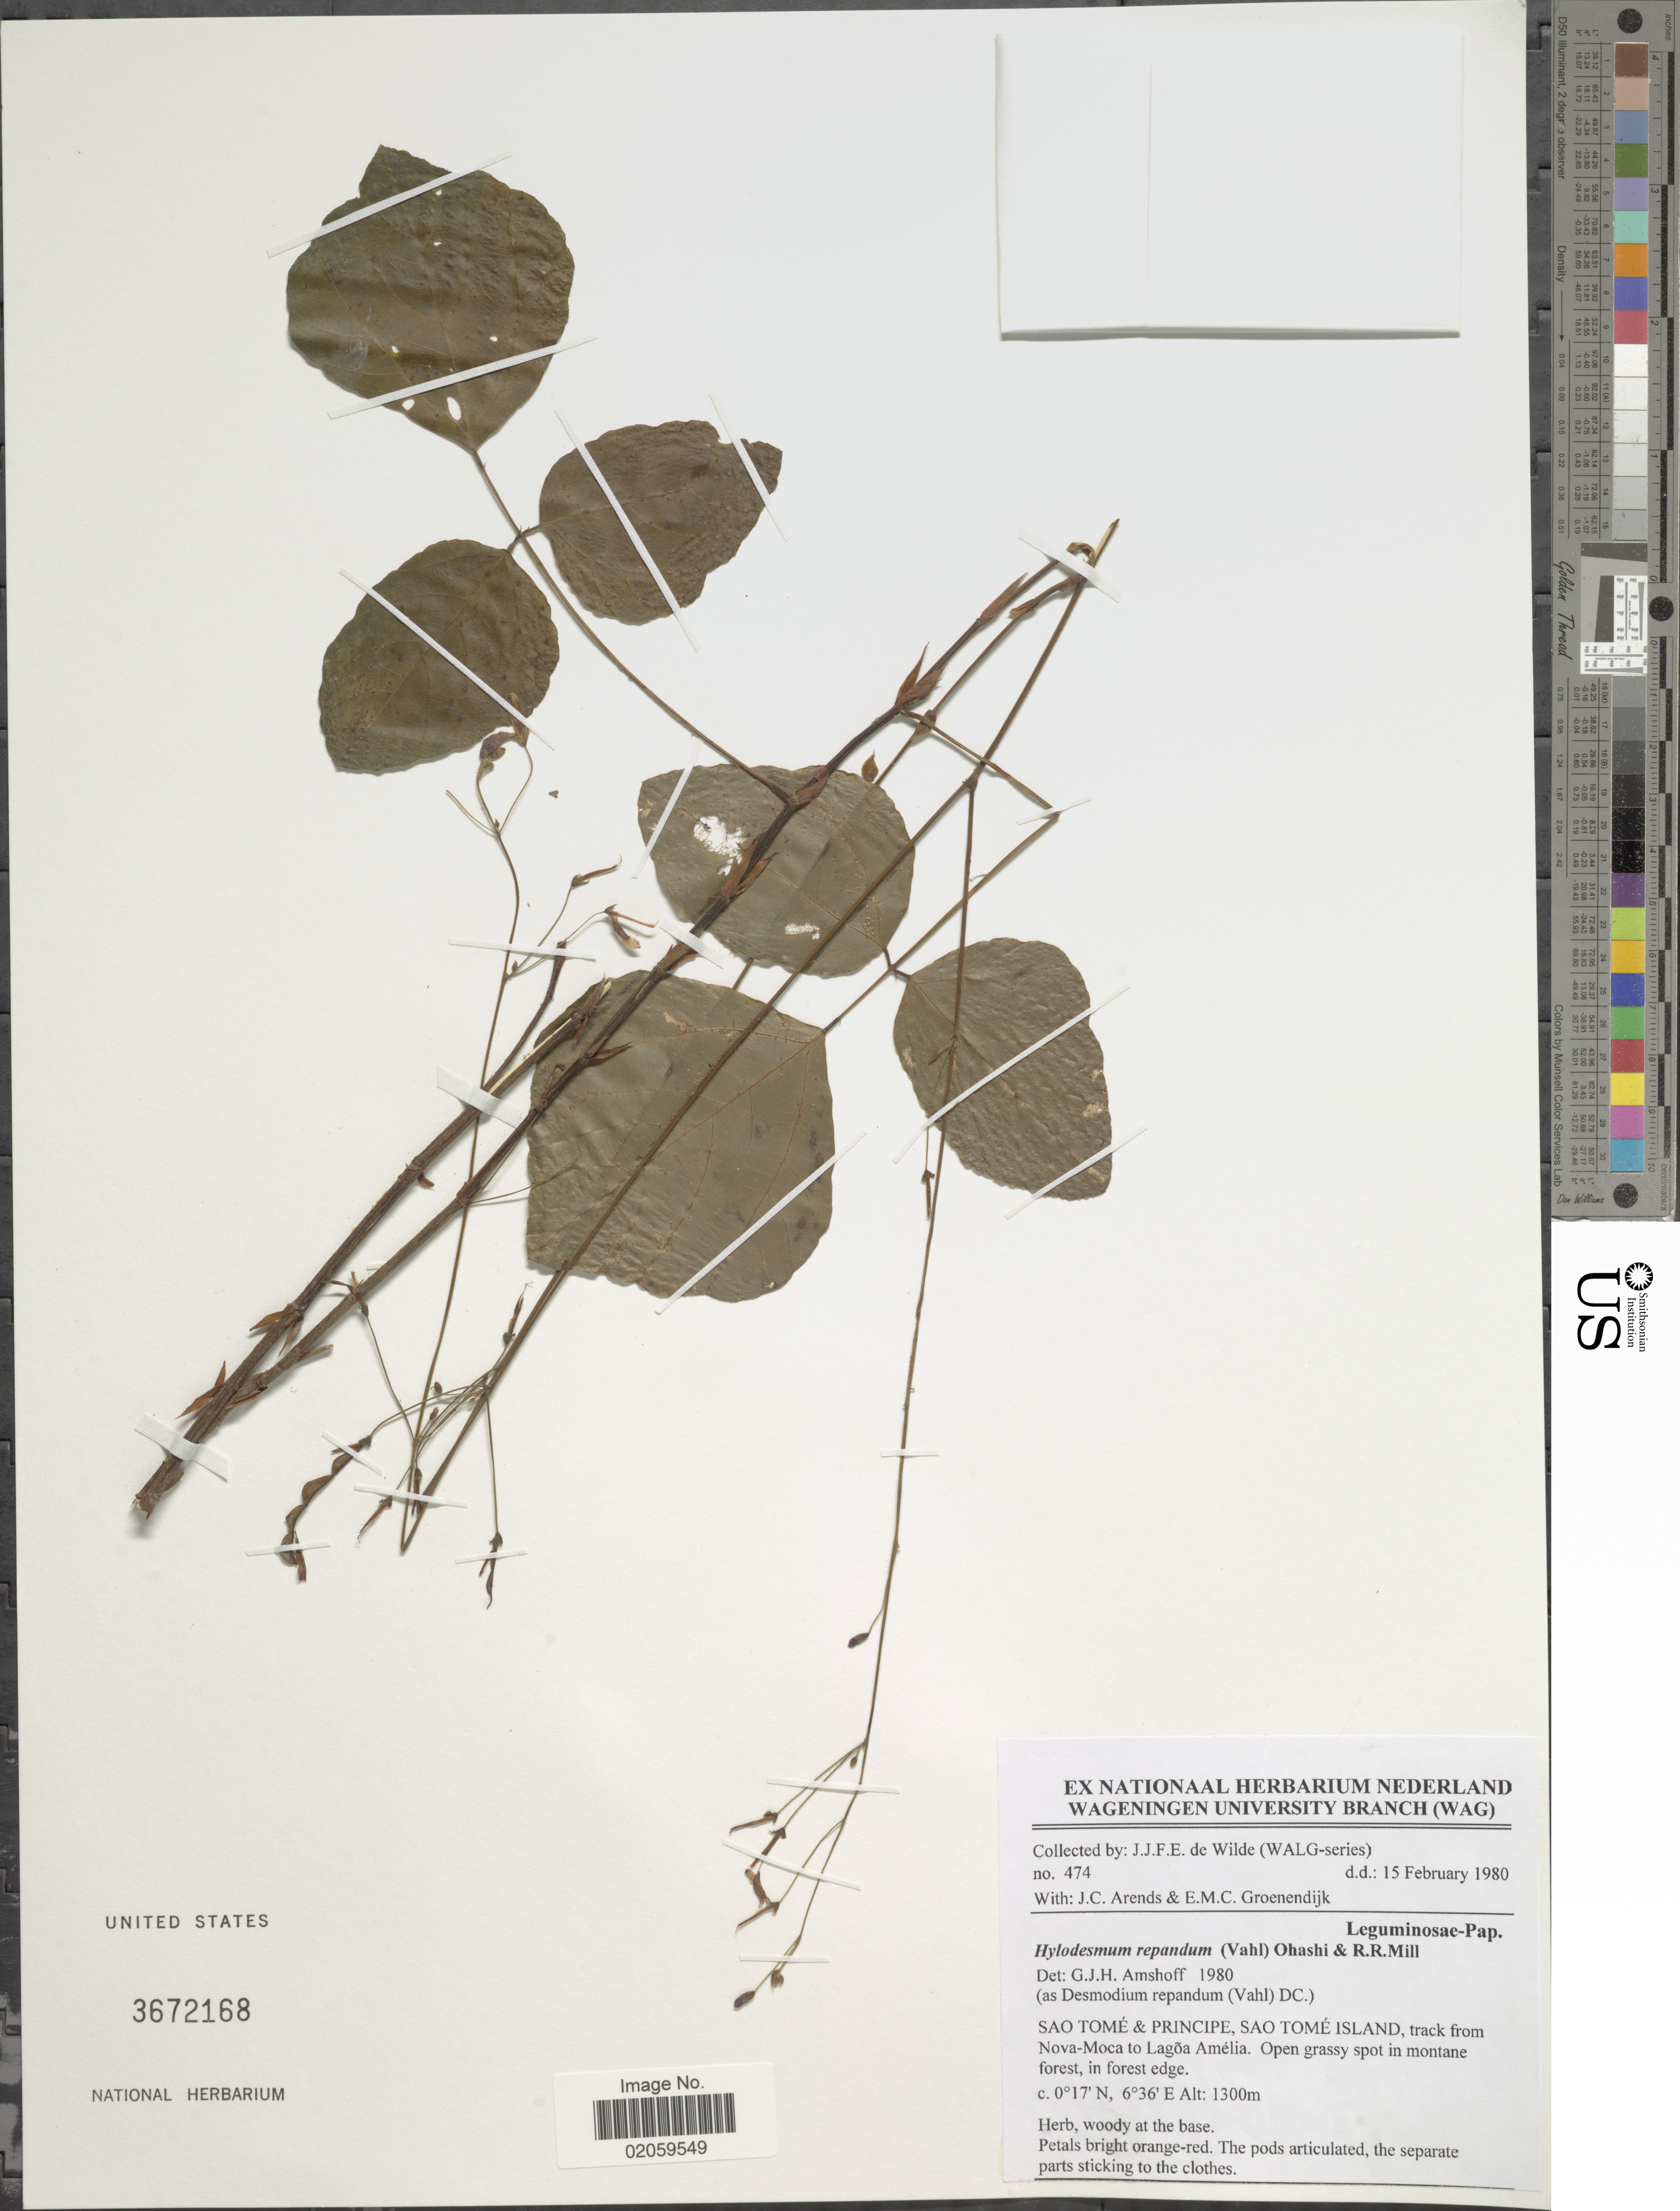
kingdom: Plantae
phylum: Tracheophyta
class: Magnoliopsida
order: Fabales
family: Fabaceae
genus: Hylodesmum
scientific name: Hylodesmum repandum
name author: (Vahl) H. Ohashi & R.R. Mill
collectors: J.J. de Wilde, J. Arends & E. Groenendijk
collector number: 474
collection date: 1980-02-15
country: São Tomé and Principe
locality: Sao Tome & Principe, Sao Tome Island, track from Nova-Moca to Lagoa Amelia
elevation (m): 1300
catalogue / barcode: US 3672168